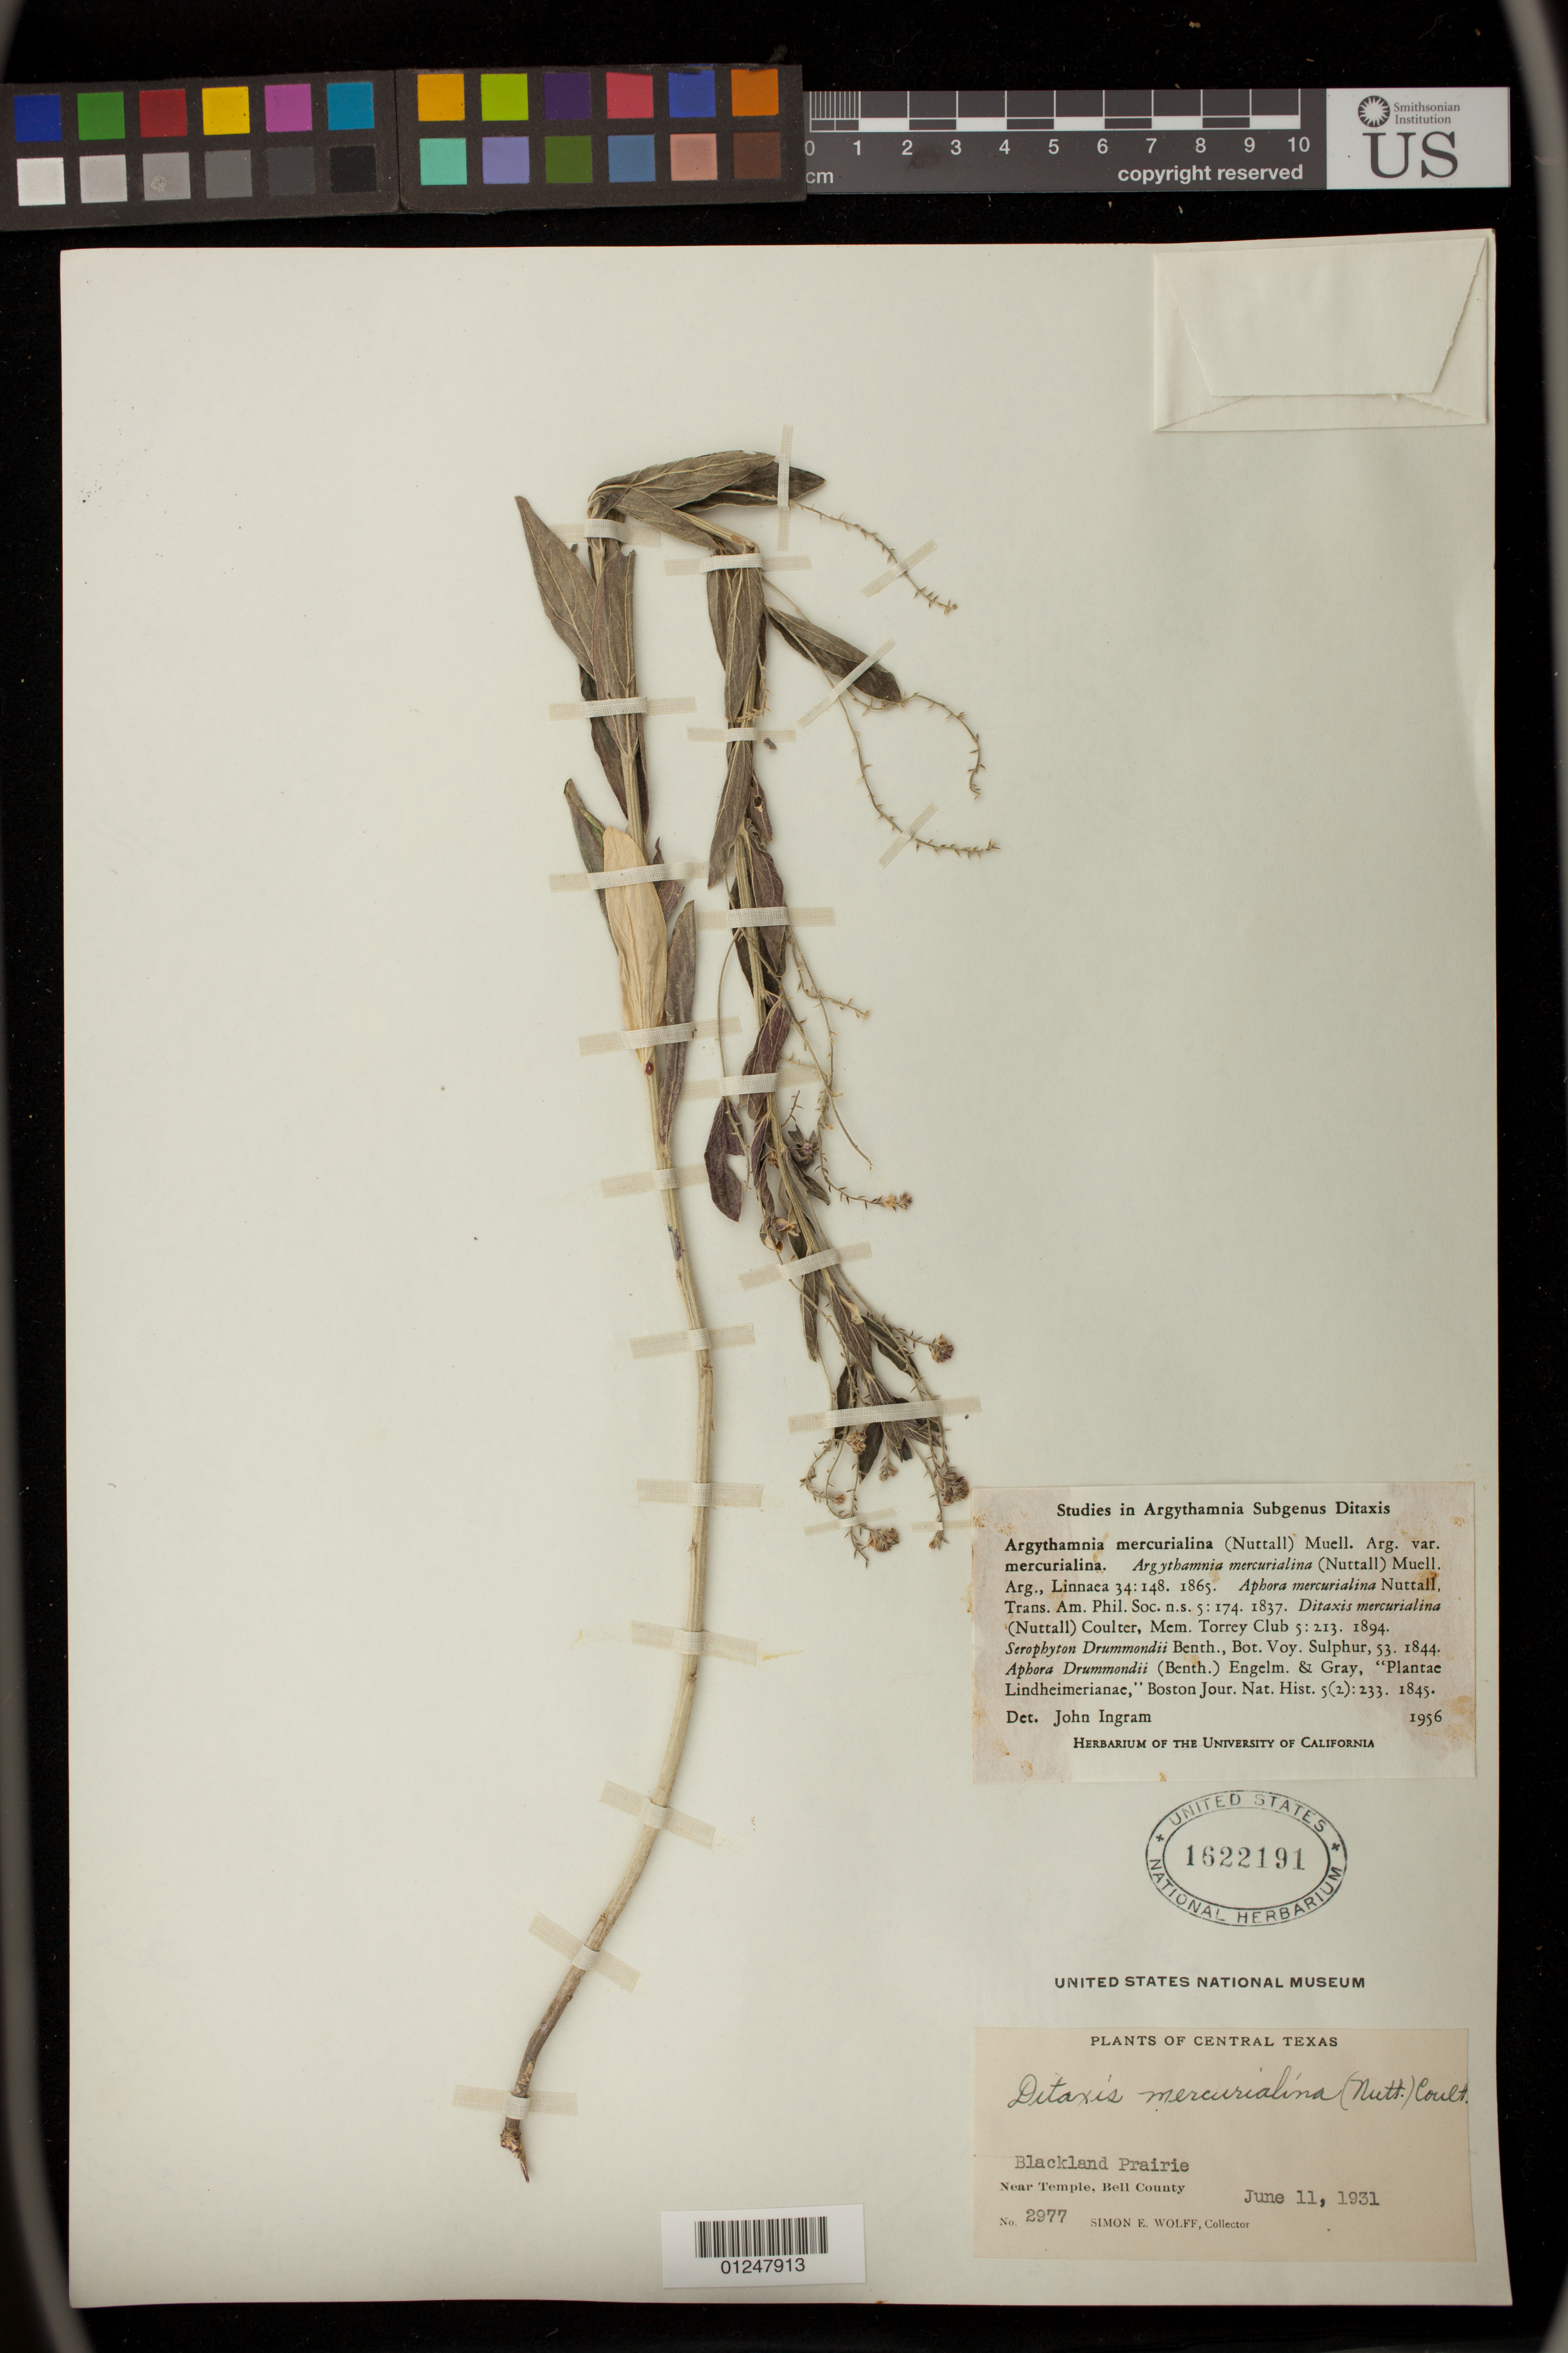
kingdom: Plantae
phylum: Tracheophyta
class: Magnoliopsida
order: Malpighiales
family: Euphorbiaceae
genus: Argythamnia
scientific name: Argythamnia mercurialina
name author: (Nutt.) Müll. Arg.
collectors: S. E. Wolff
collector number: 2977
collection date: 1931-06-11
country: United States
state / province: Texas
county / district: Bell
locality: Blackland Prairie.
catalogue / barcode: US 1622191